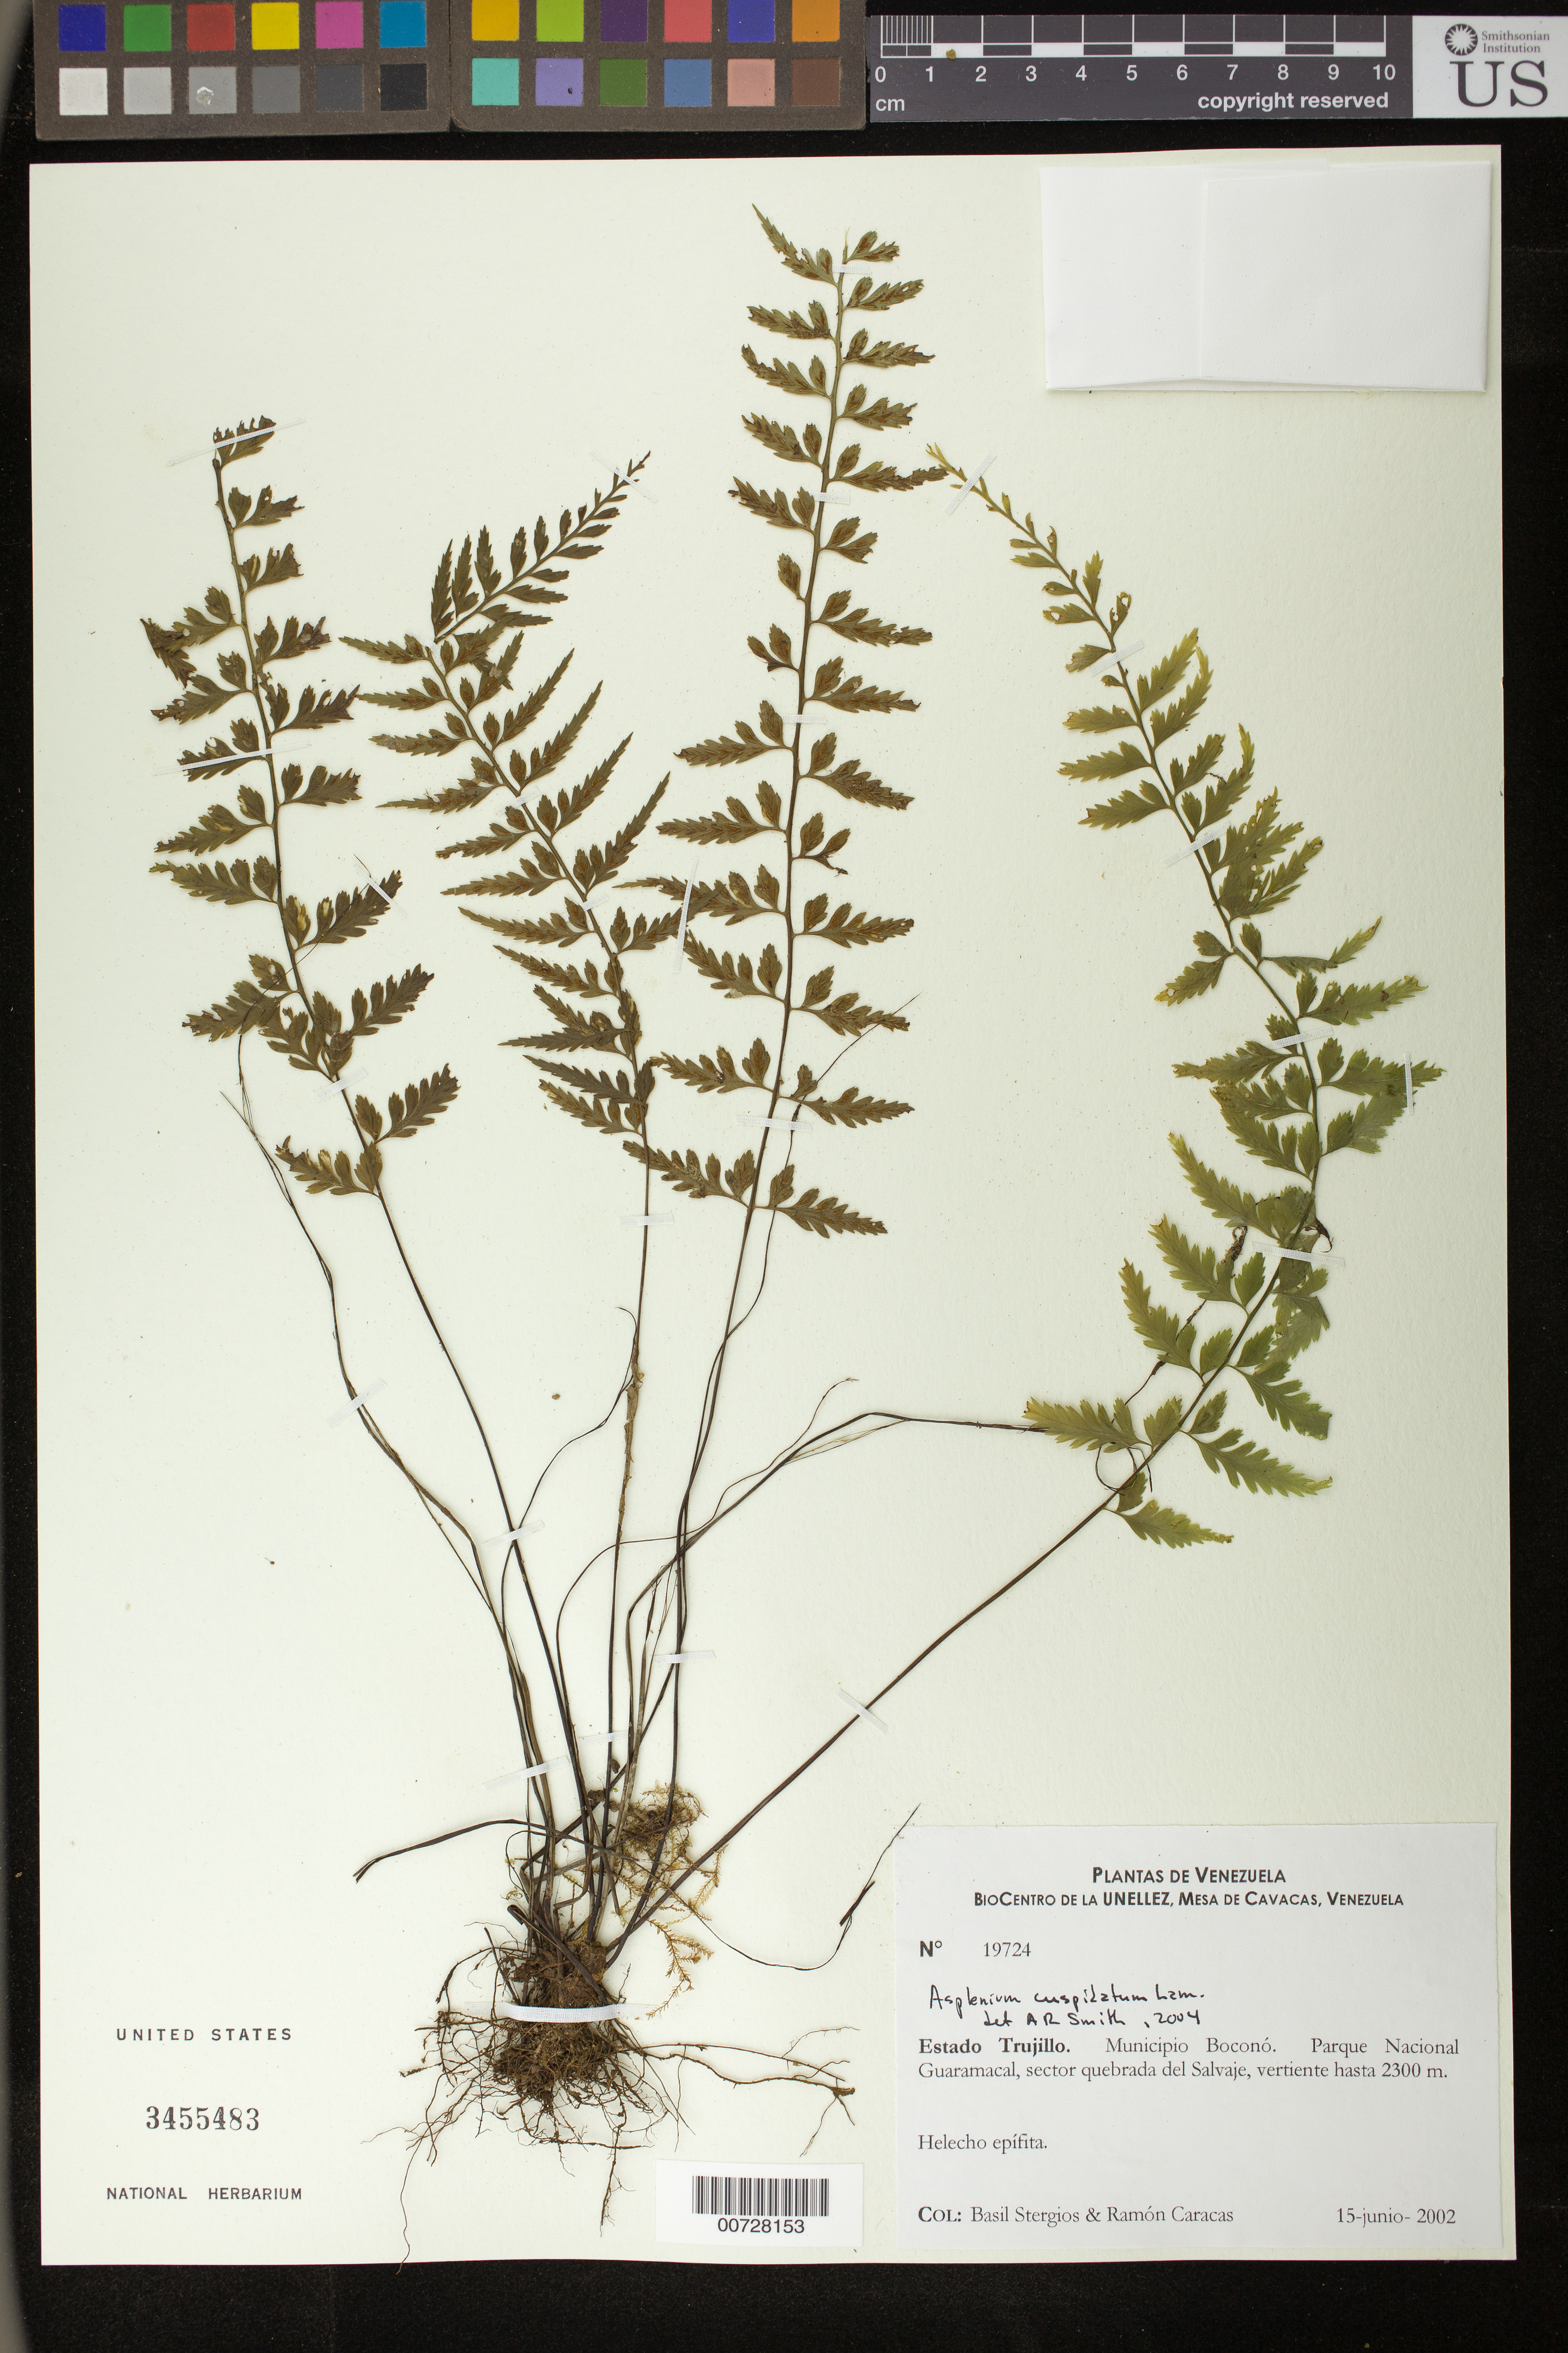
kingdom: Plantae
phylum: Tracheophyta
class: Polypodiopsida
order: Polypodiales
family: Aspleniaceae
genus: Asplenium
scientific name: Asplenium cuspidatum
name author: Lam.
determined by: Smith, Alan R., (UC)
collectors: B. G. Stergios & R. Caracas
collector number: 19724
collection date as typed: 15 Jun 2002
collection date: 2002-06-15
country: Venezuela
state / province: Trujillo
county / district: Boconó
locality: Parque Nacional Guaramacal, sector quebrada del Salvaje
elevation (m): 2300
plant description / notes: PORT, UC, US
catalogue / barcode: US 3455483